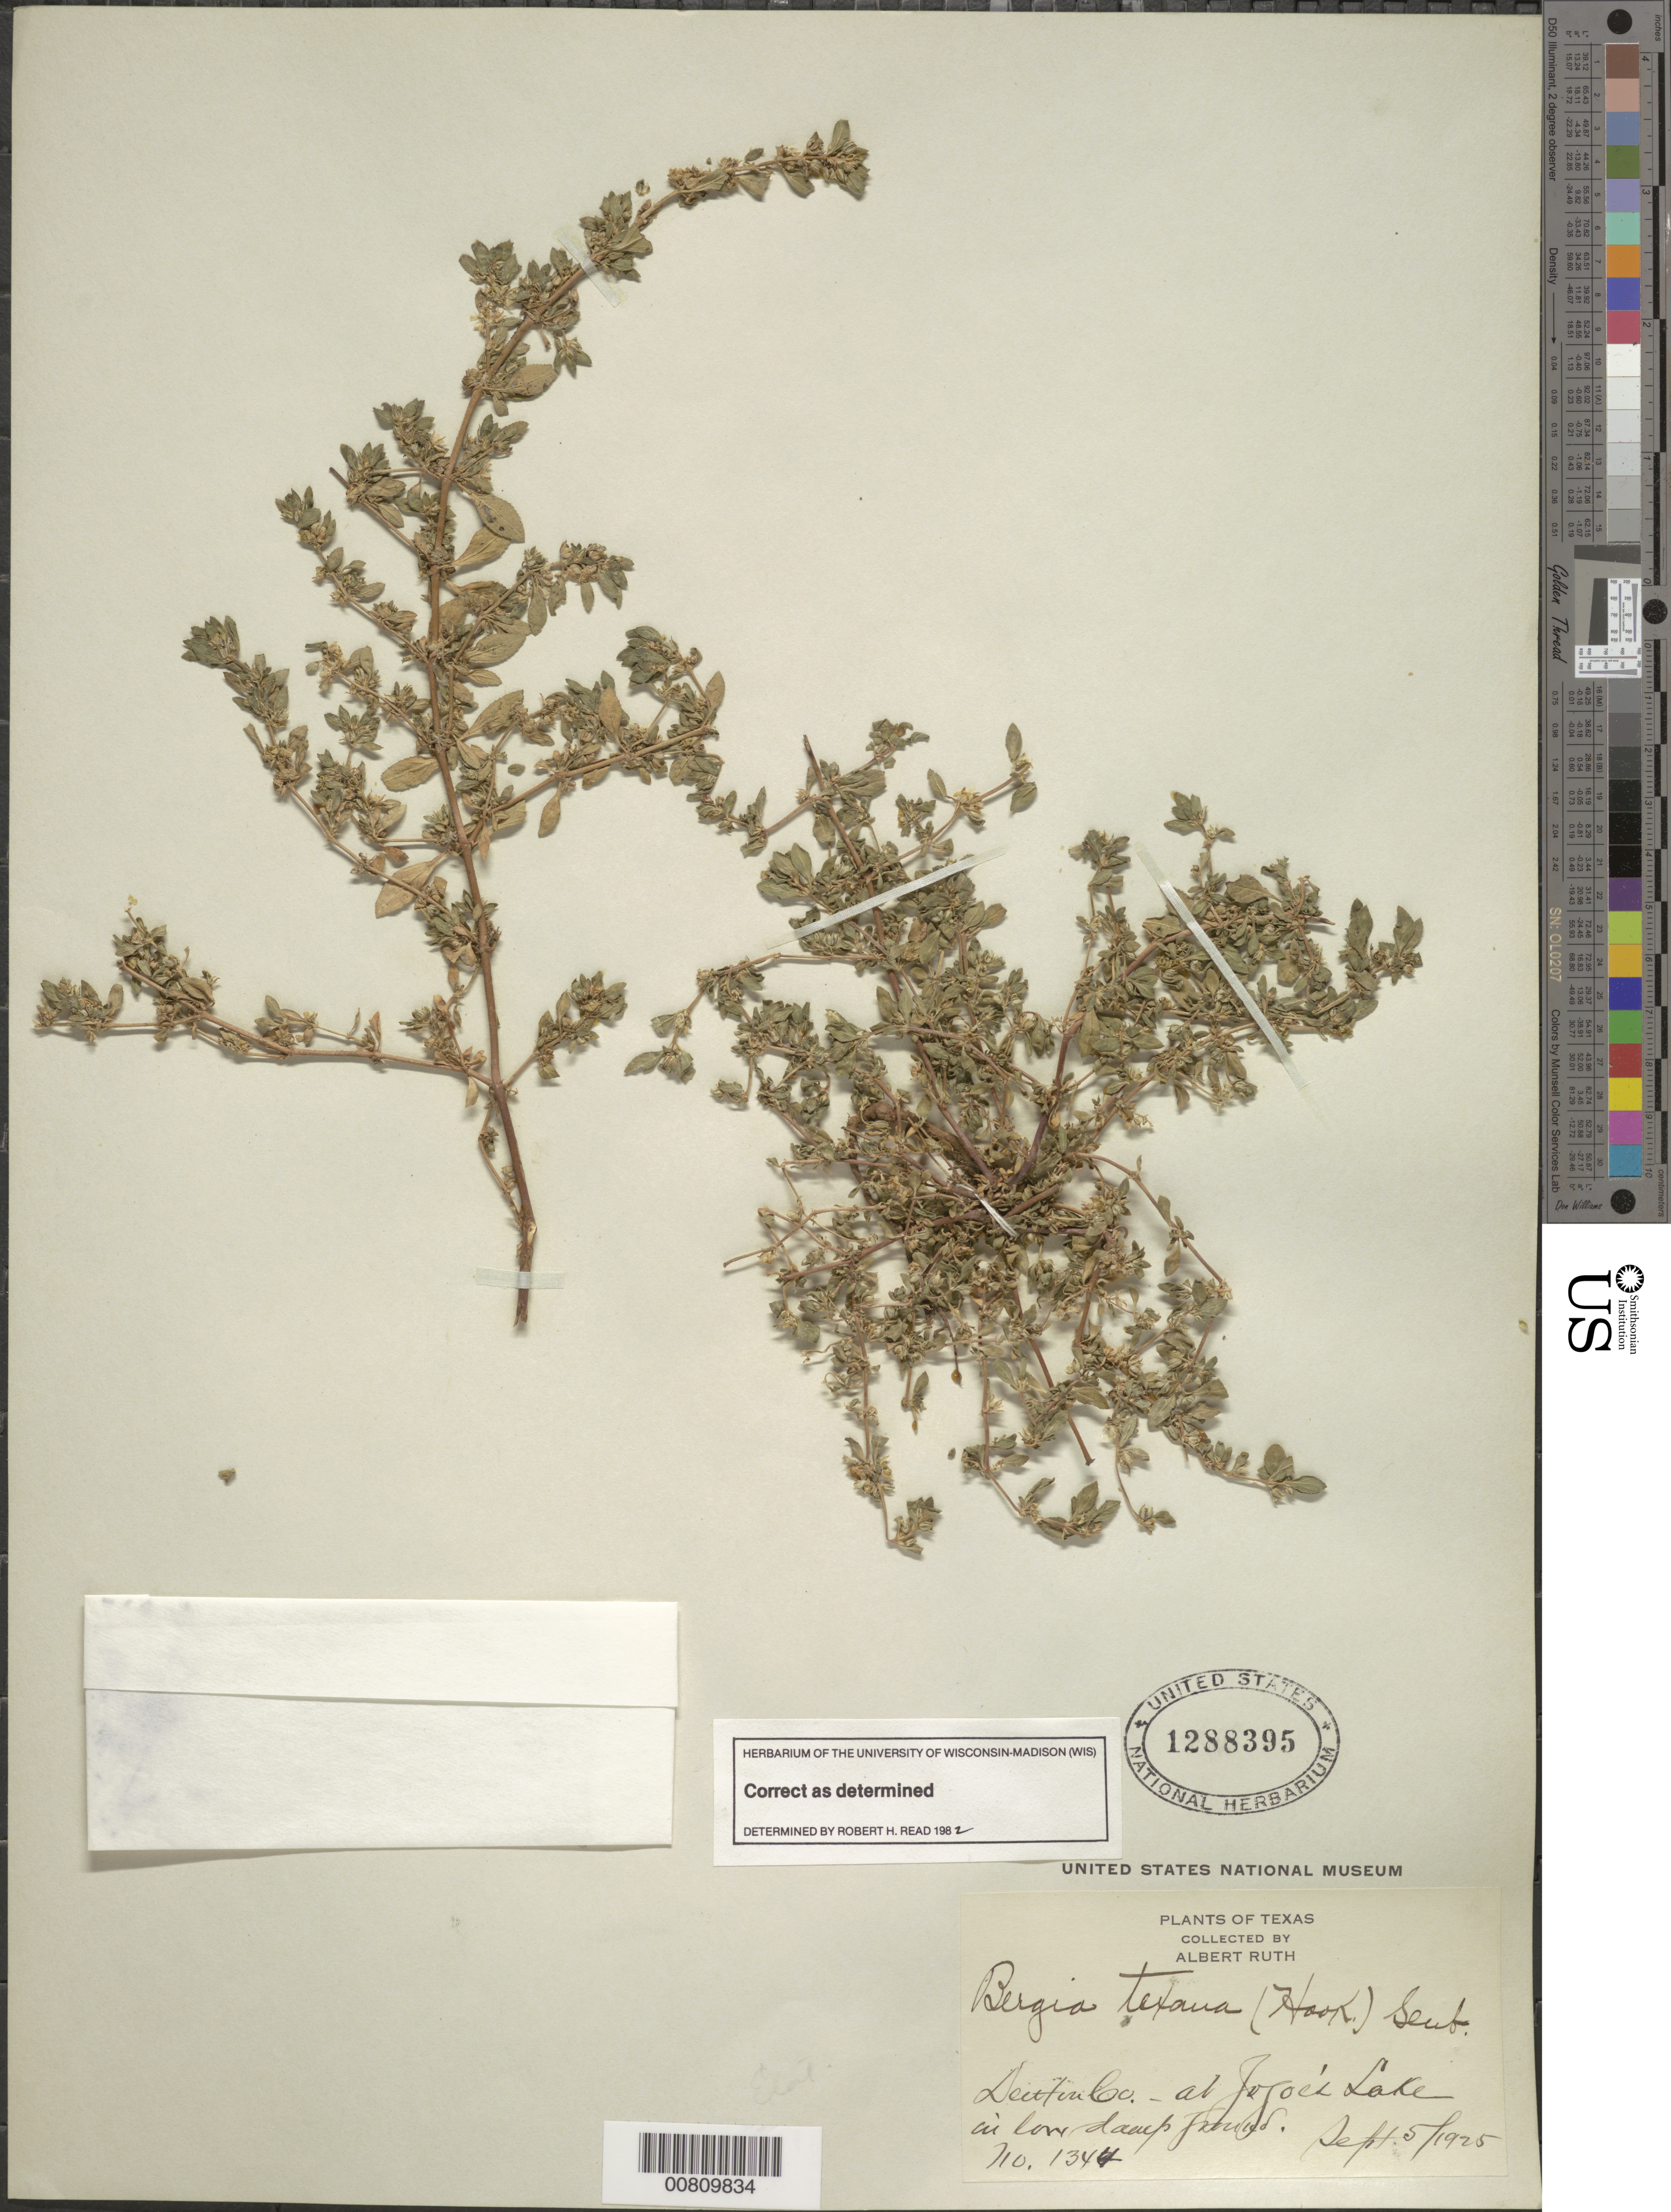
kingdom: Plantae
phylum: Tracheophyta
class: Magnoliopsida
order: Malpighiales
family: Elatinaceae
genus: Bergia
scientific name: Bergia texana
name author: (Hook.) Seub.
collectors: A. Ruth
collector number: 1344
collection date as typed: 05 Sep 1925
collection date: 1925-09-05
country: United States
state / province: Texas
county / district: Denton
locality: Jojoes Lake.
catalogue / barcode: US 1288395